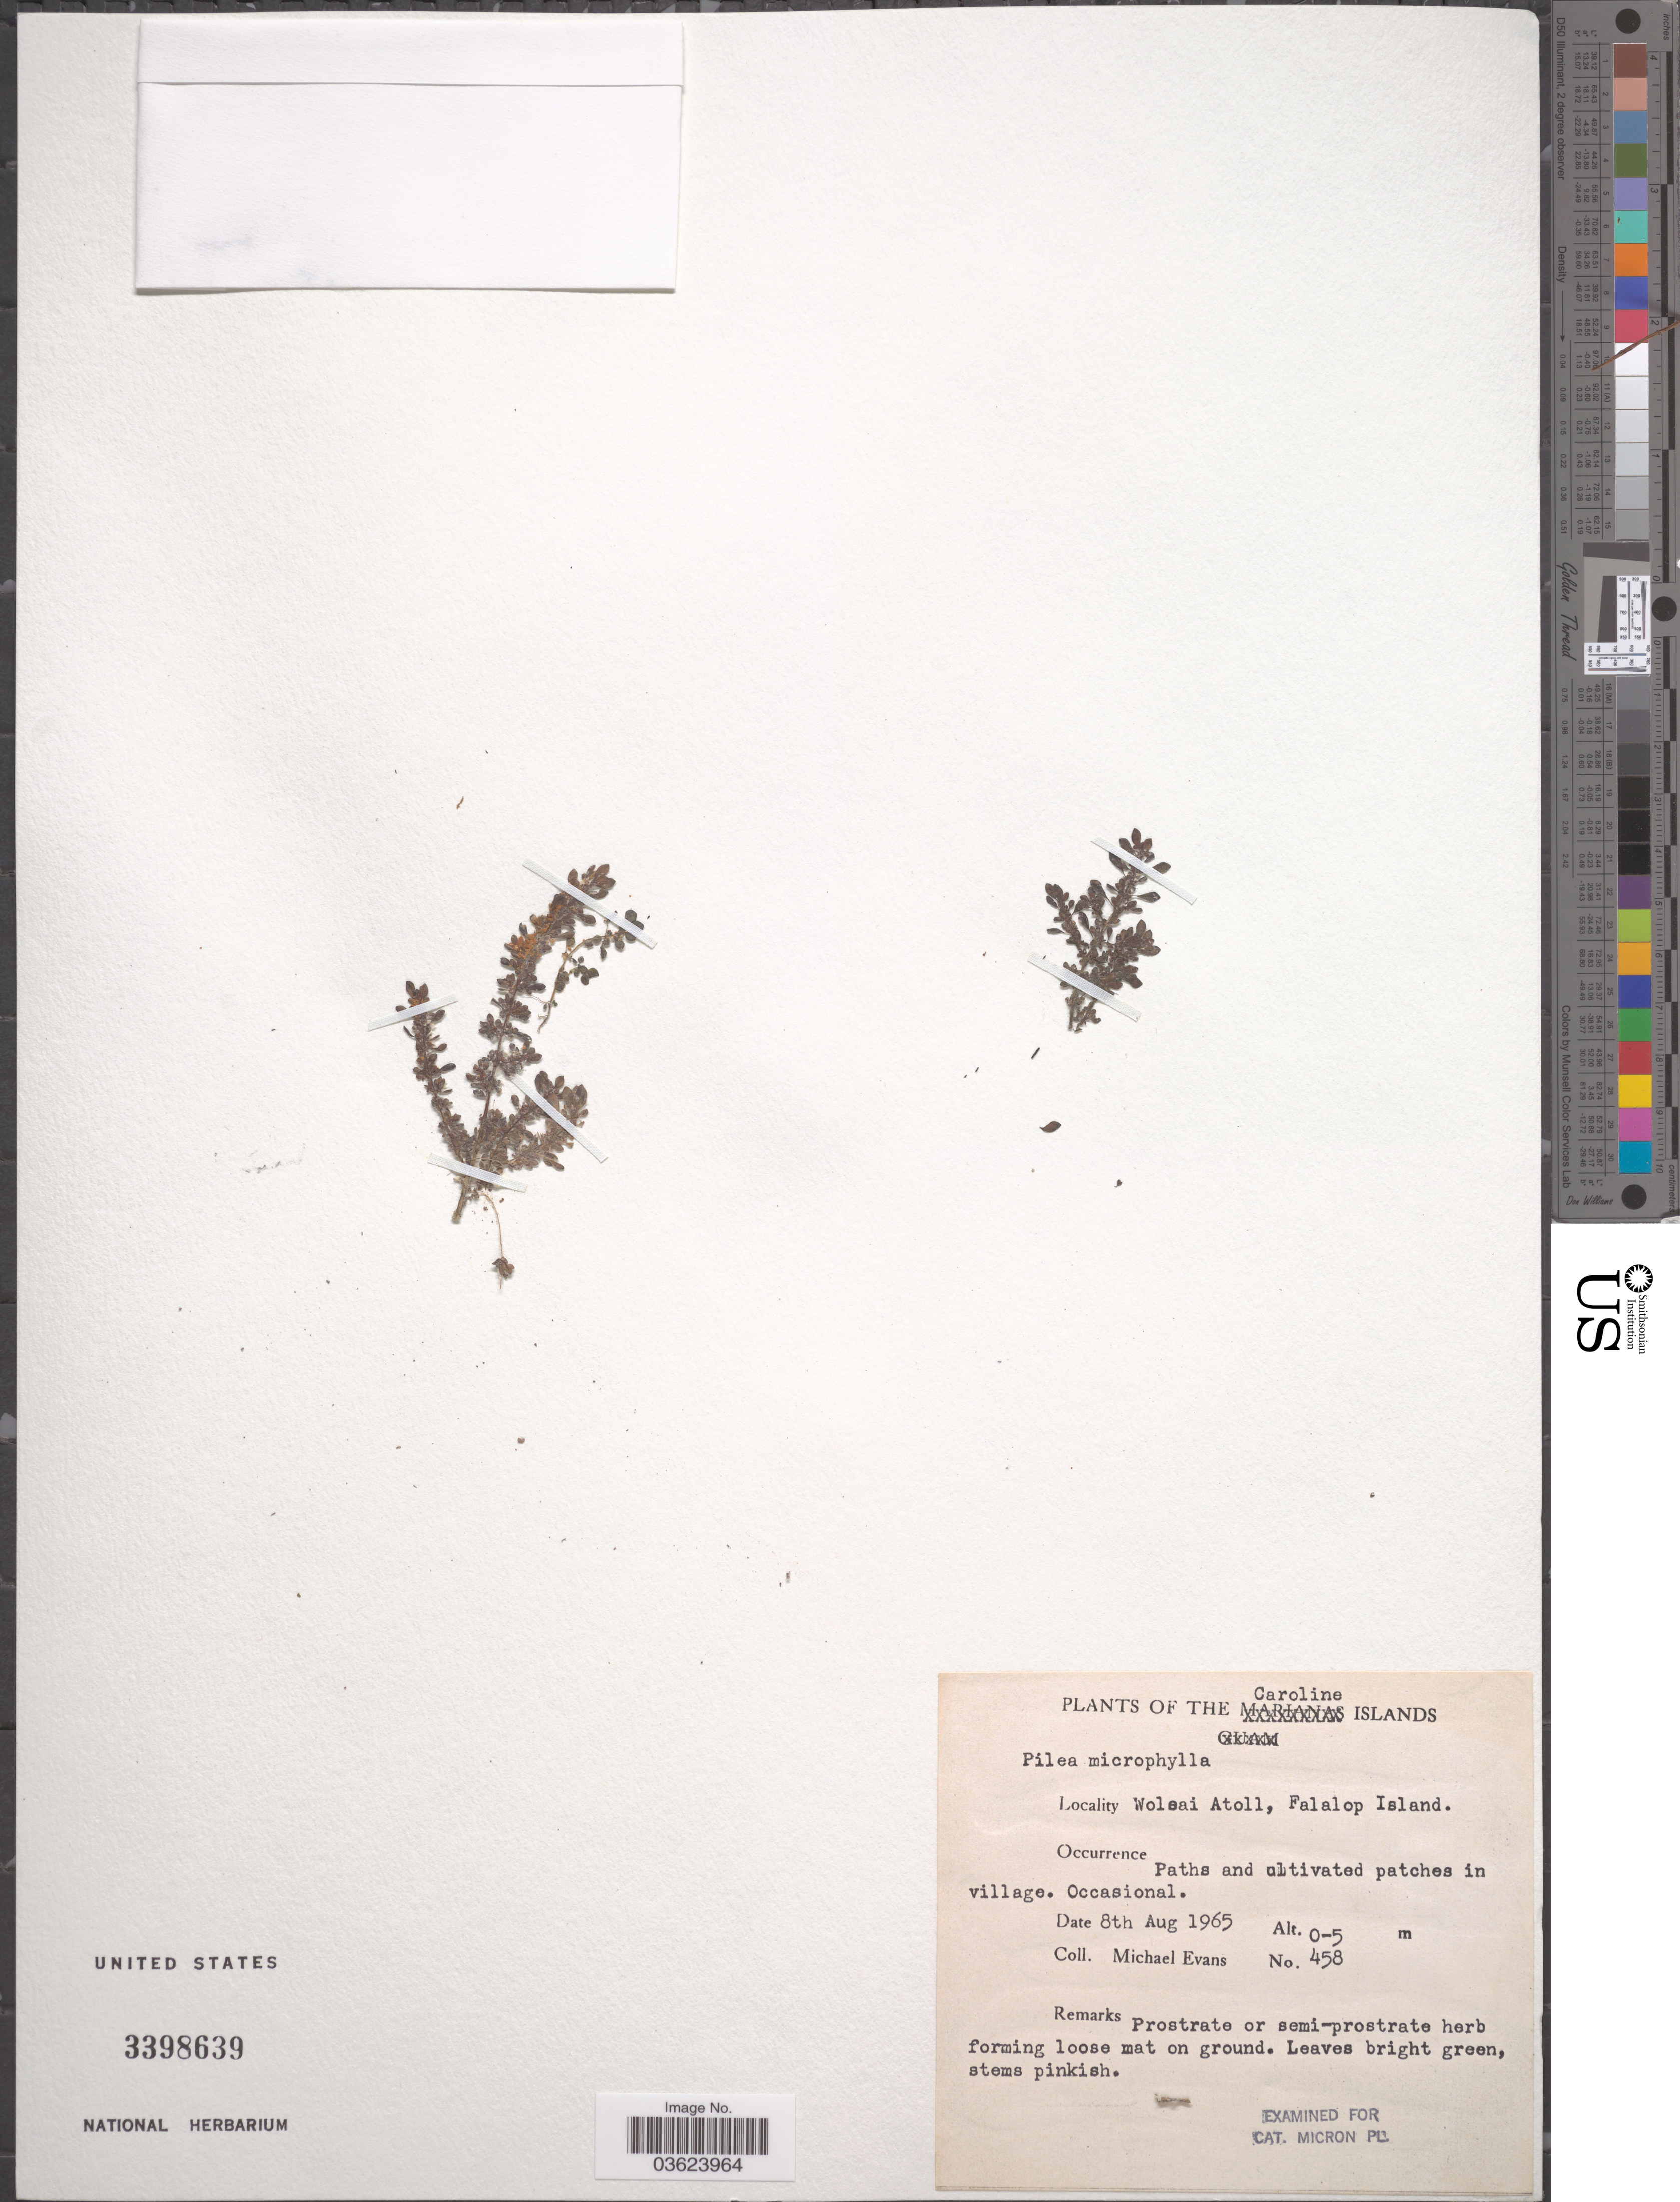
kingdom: Plantae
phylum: Tracheophyta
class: Magnoliopsida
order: Rosales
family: Urticaceae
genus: Pilea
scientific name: Pilea microphylla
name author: (L.) Liebm.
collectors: M. Evans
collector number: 458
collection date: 1965-08-08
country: Micronesia, Federated States of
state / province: Yap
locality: The Caroline Islands. Woleai Atoll Falalop Island.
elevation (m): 0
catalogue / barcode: US 3398639